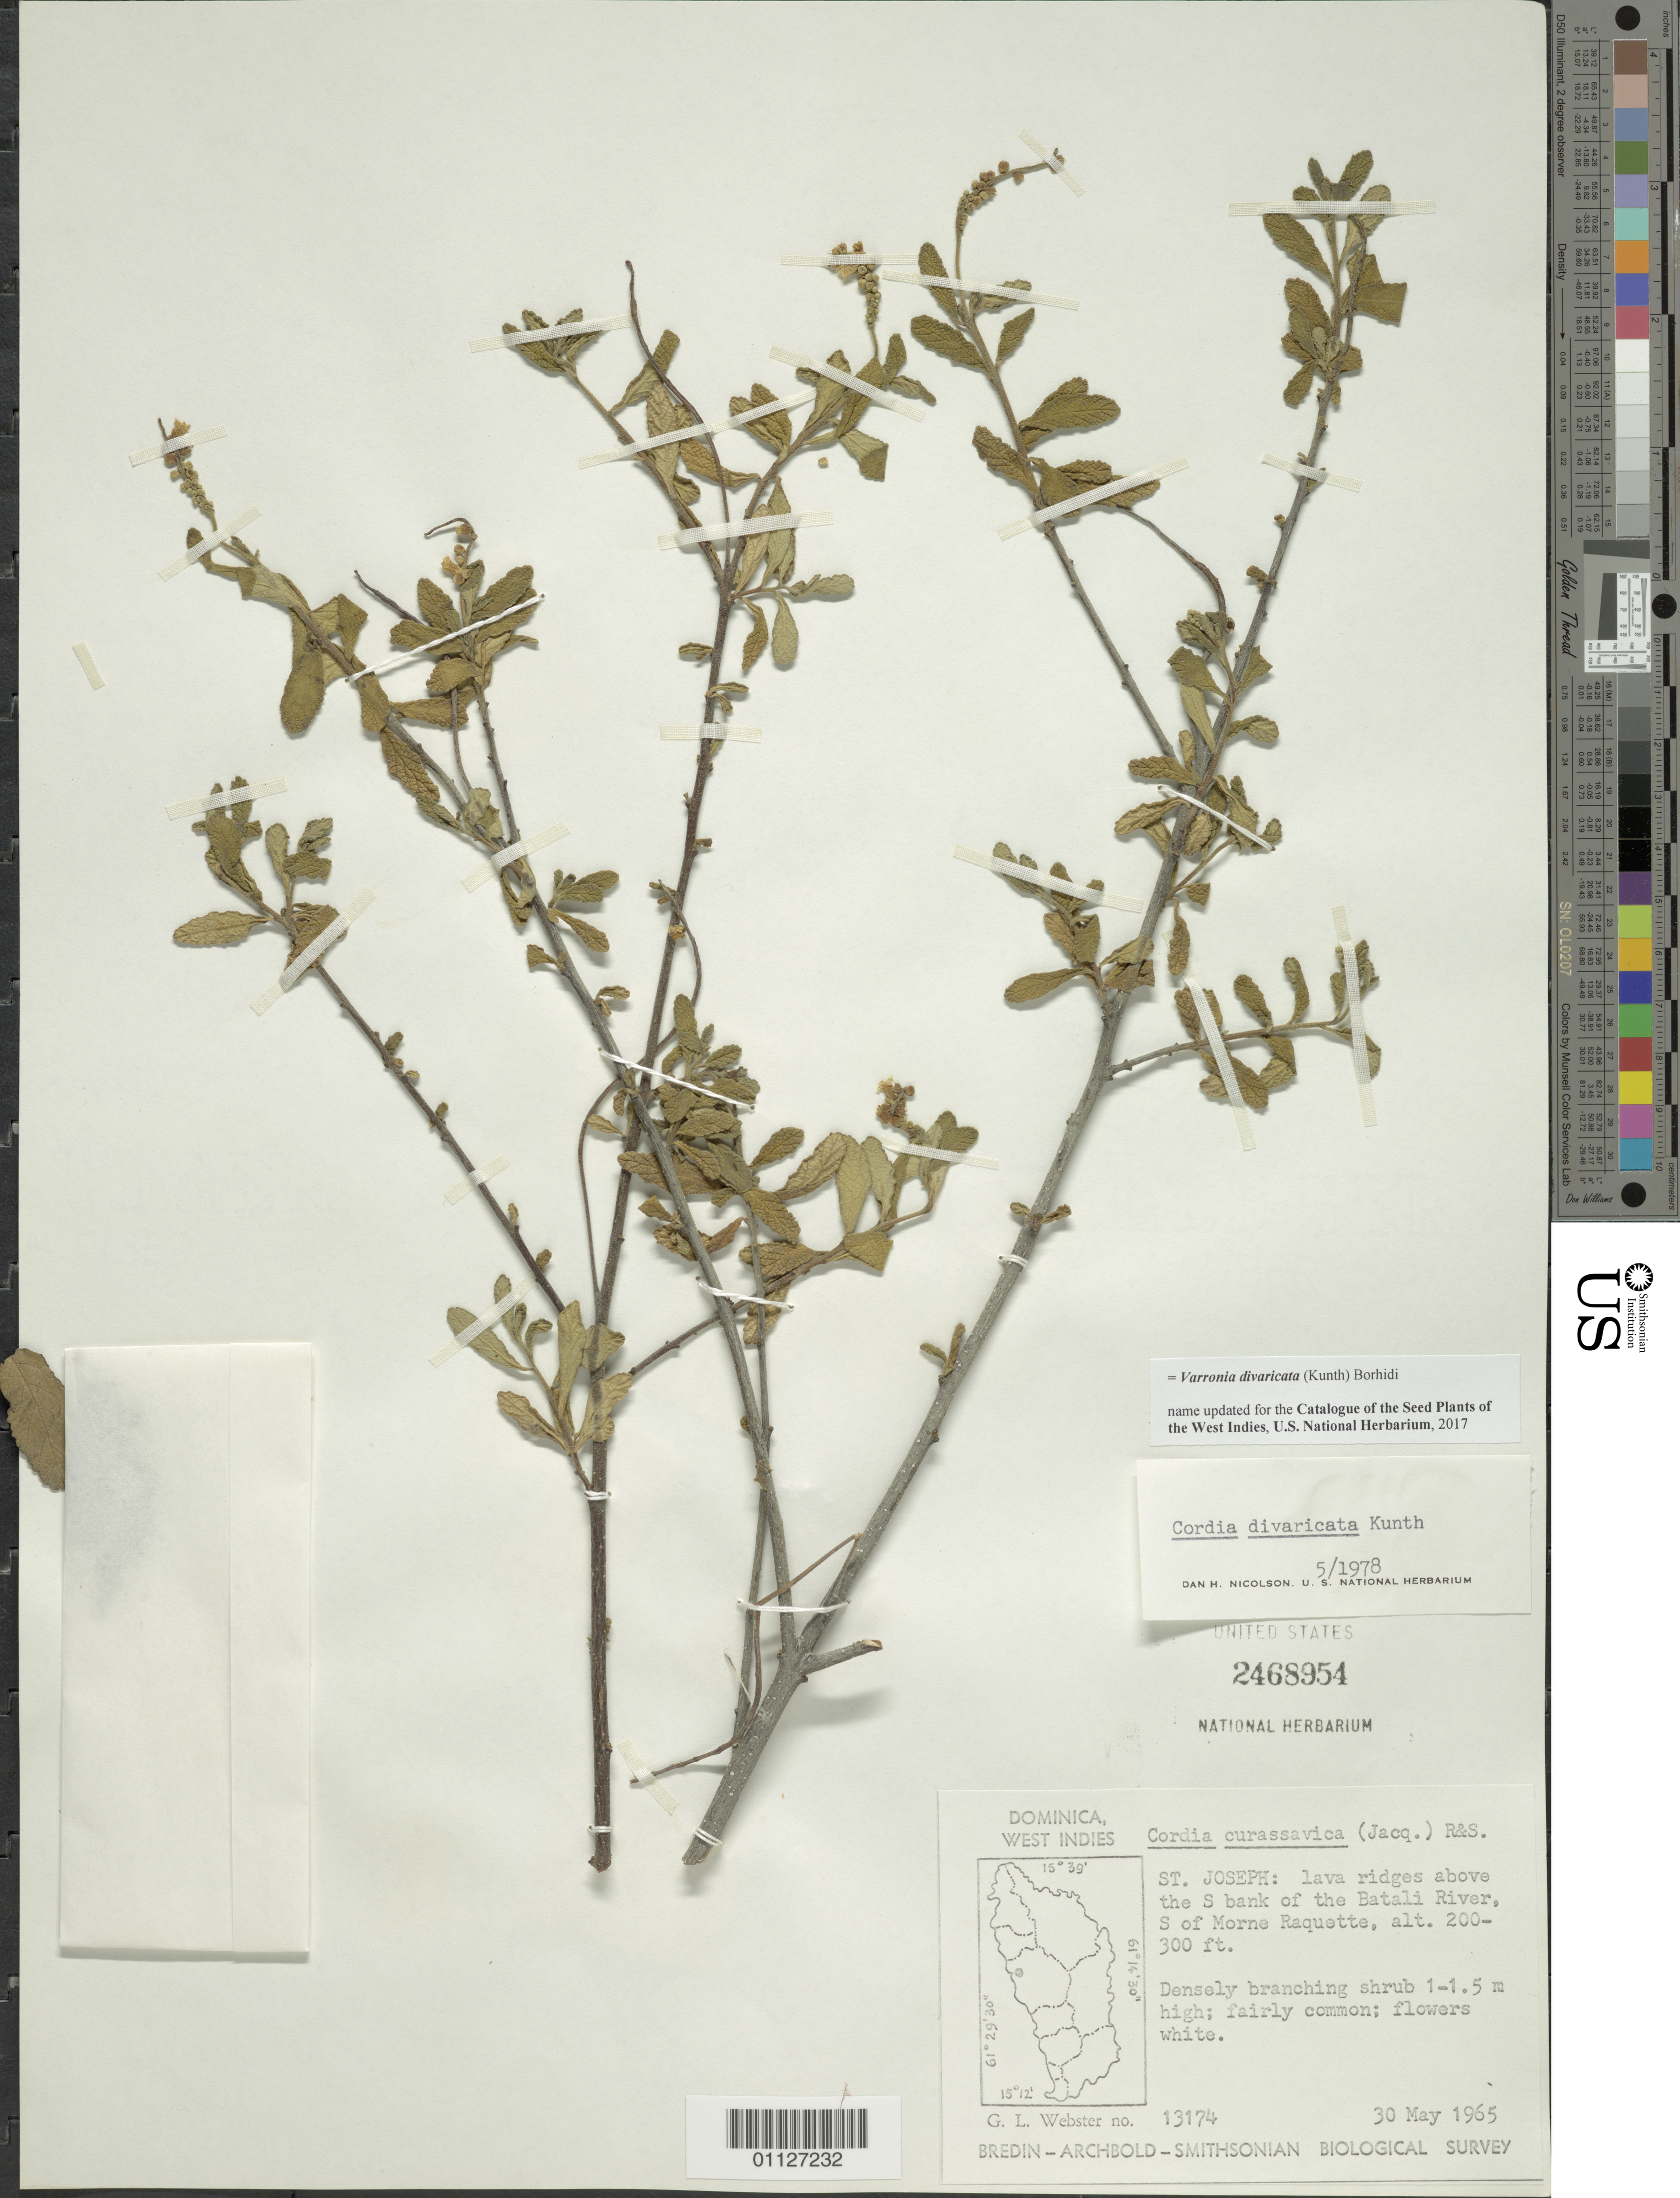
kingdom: Plantae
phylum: Tracheophyta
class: Magnoliopsida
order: Boraginales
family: Cordiaceae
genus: Varronia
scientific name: Varronia divaricata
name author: (Kunth) Borhidi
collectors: G. L. Webster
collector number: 13174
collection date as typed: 30 May 1965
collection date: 1965-05-30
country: Dominica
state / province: St. Joseph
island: Dominica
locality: Batali River, lava ridges above the S bank; S of Morne Raquette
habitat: Lava ridges above bank of river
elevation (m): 61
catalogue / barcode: US 2468954